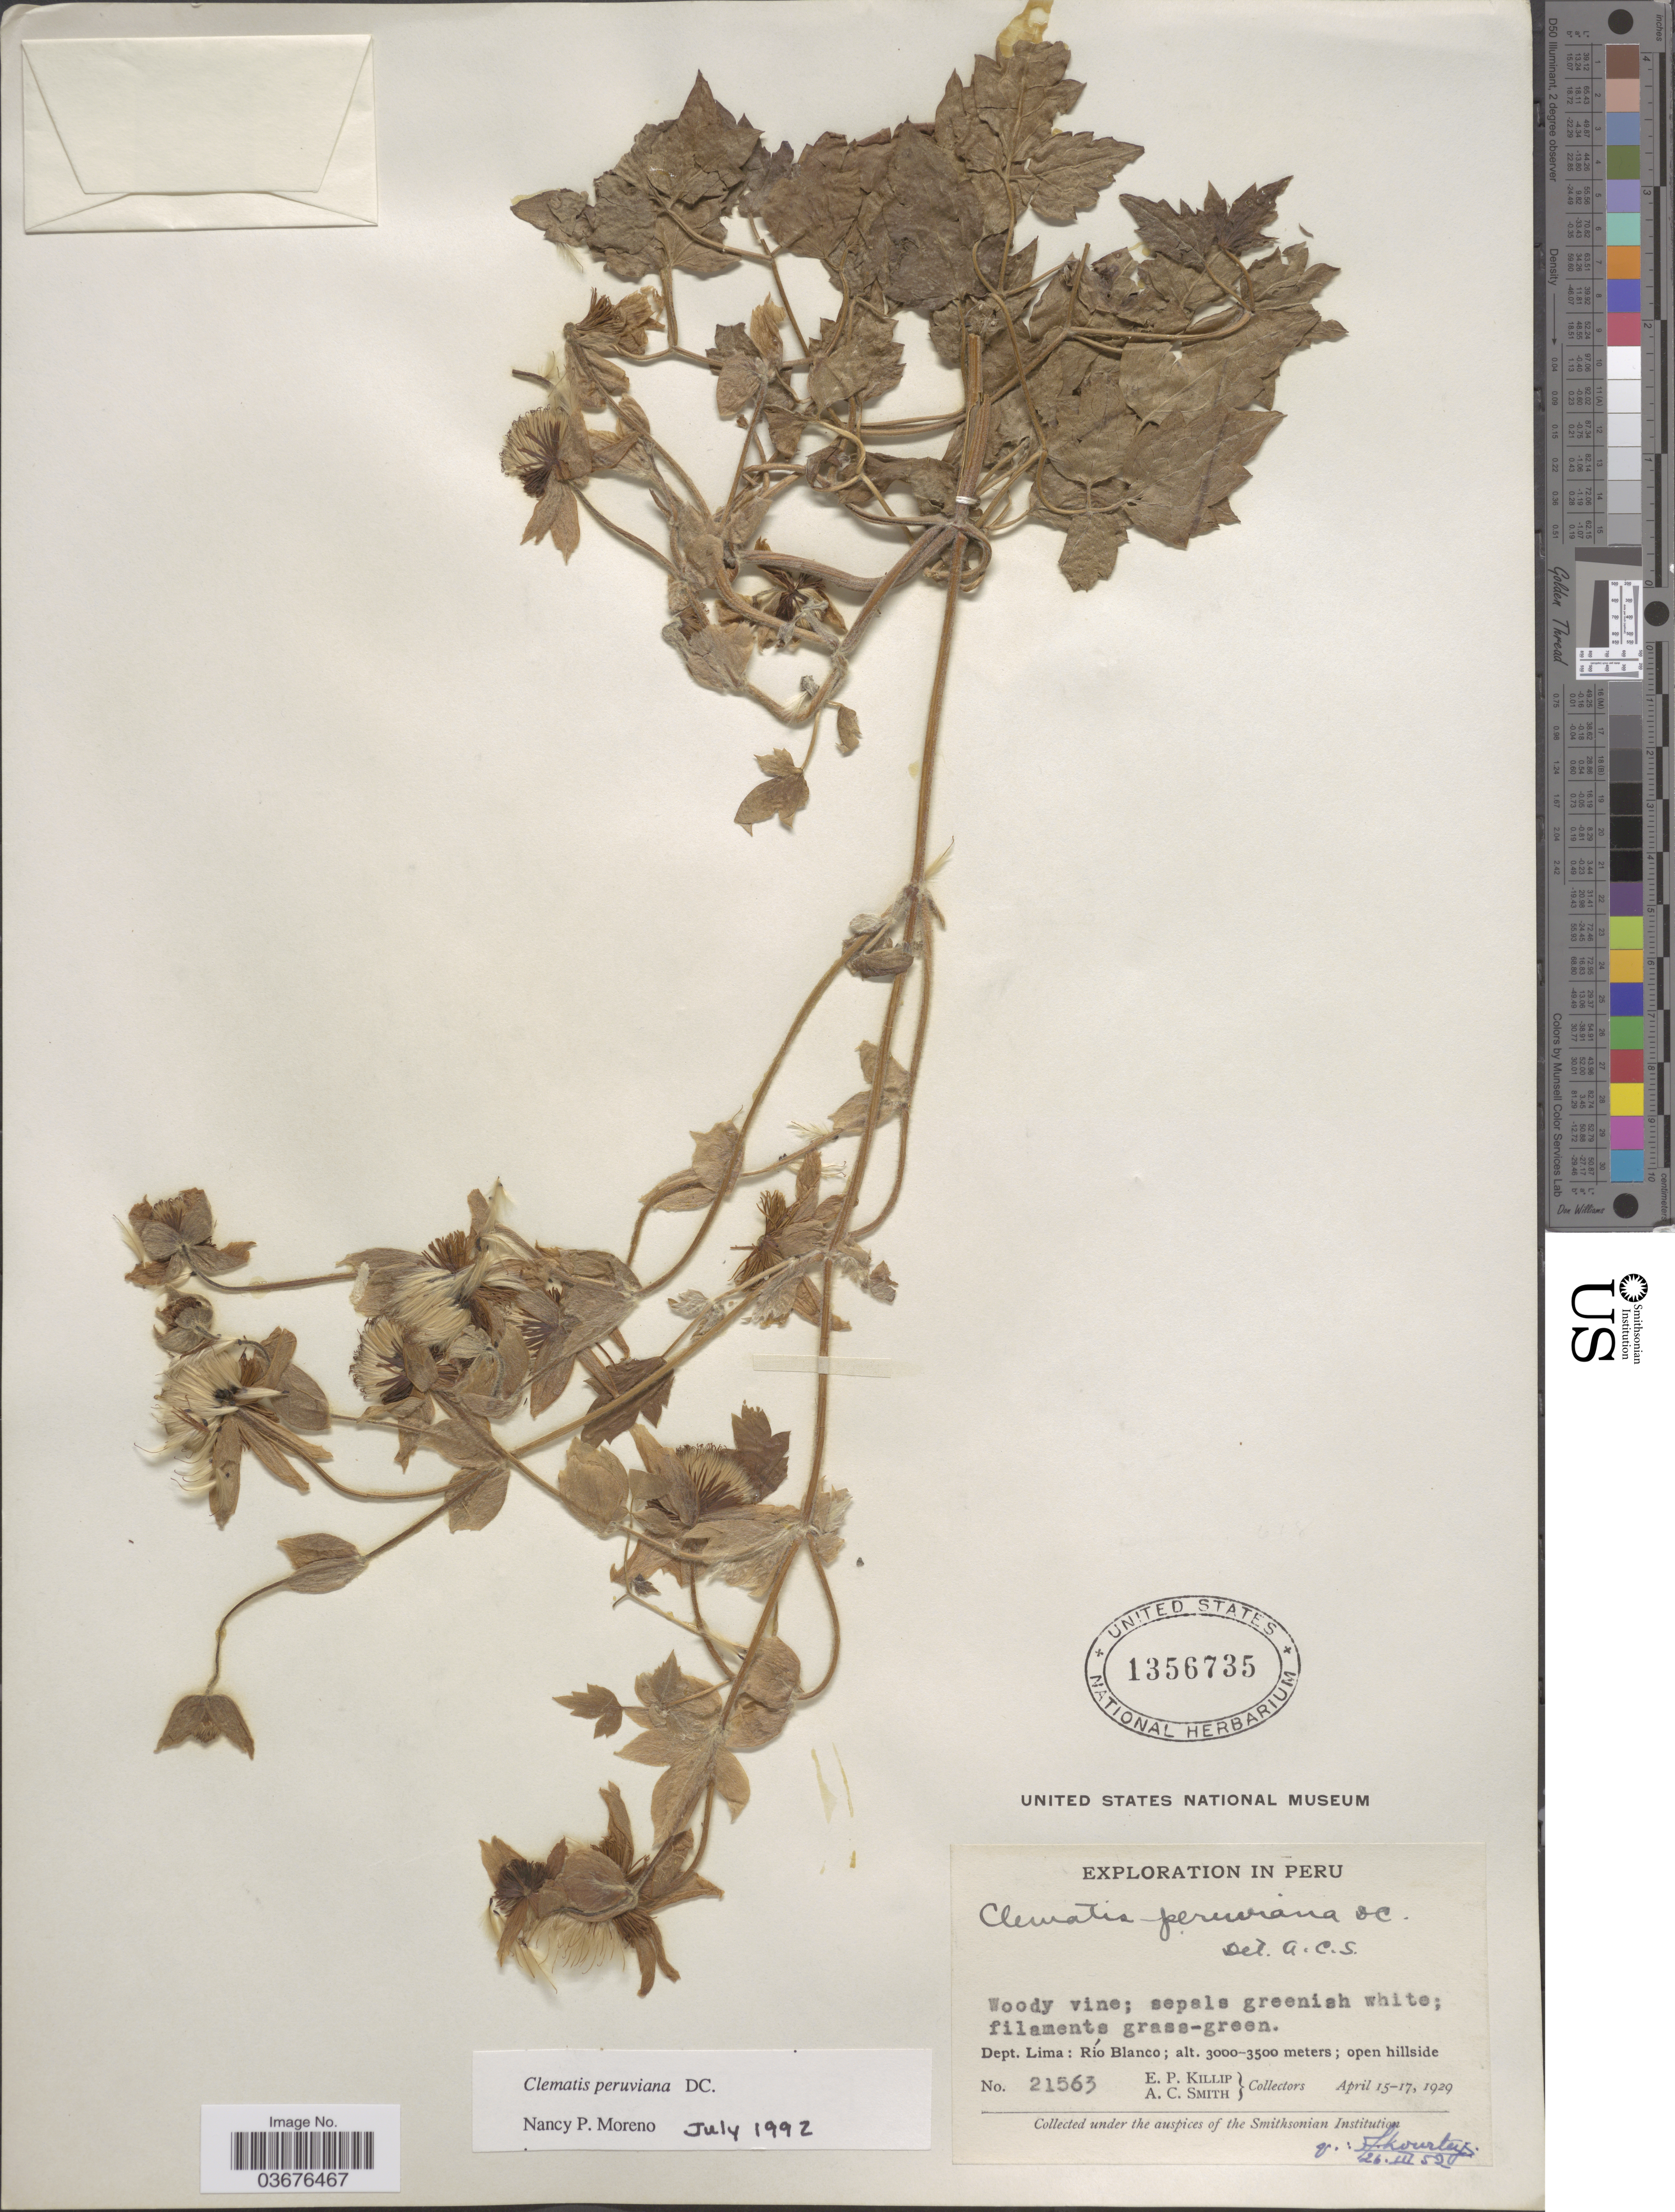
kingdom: Plantae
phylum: Tracheophyta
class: Magnoliopsida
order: Ranunculales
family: Ranunculaceae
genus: Clematis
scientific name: Clematis peruviana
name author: DC.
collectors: E. P. Killip & A. C. Smith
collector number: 21563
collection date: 1929-04-15/1929-04-17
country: Peru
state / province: Lima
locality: Dept. Lima: Río Blanco.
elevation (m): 3000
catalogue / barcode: US 1356735